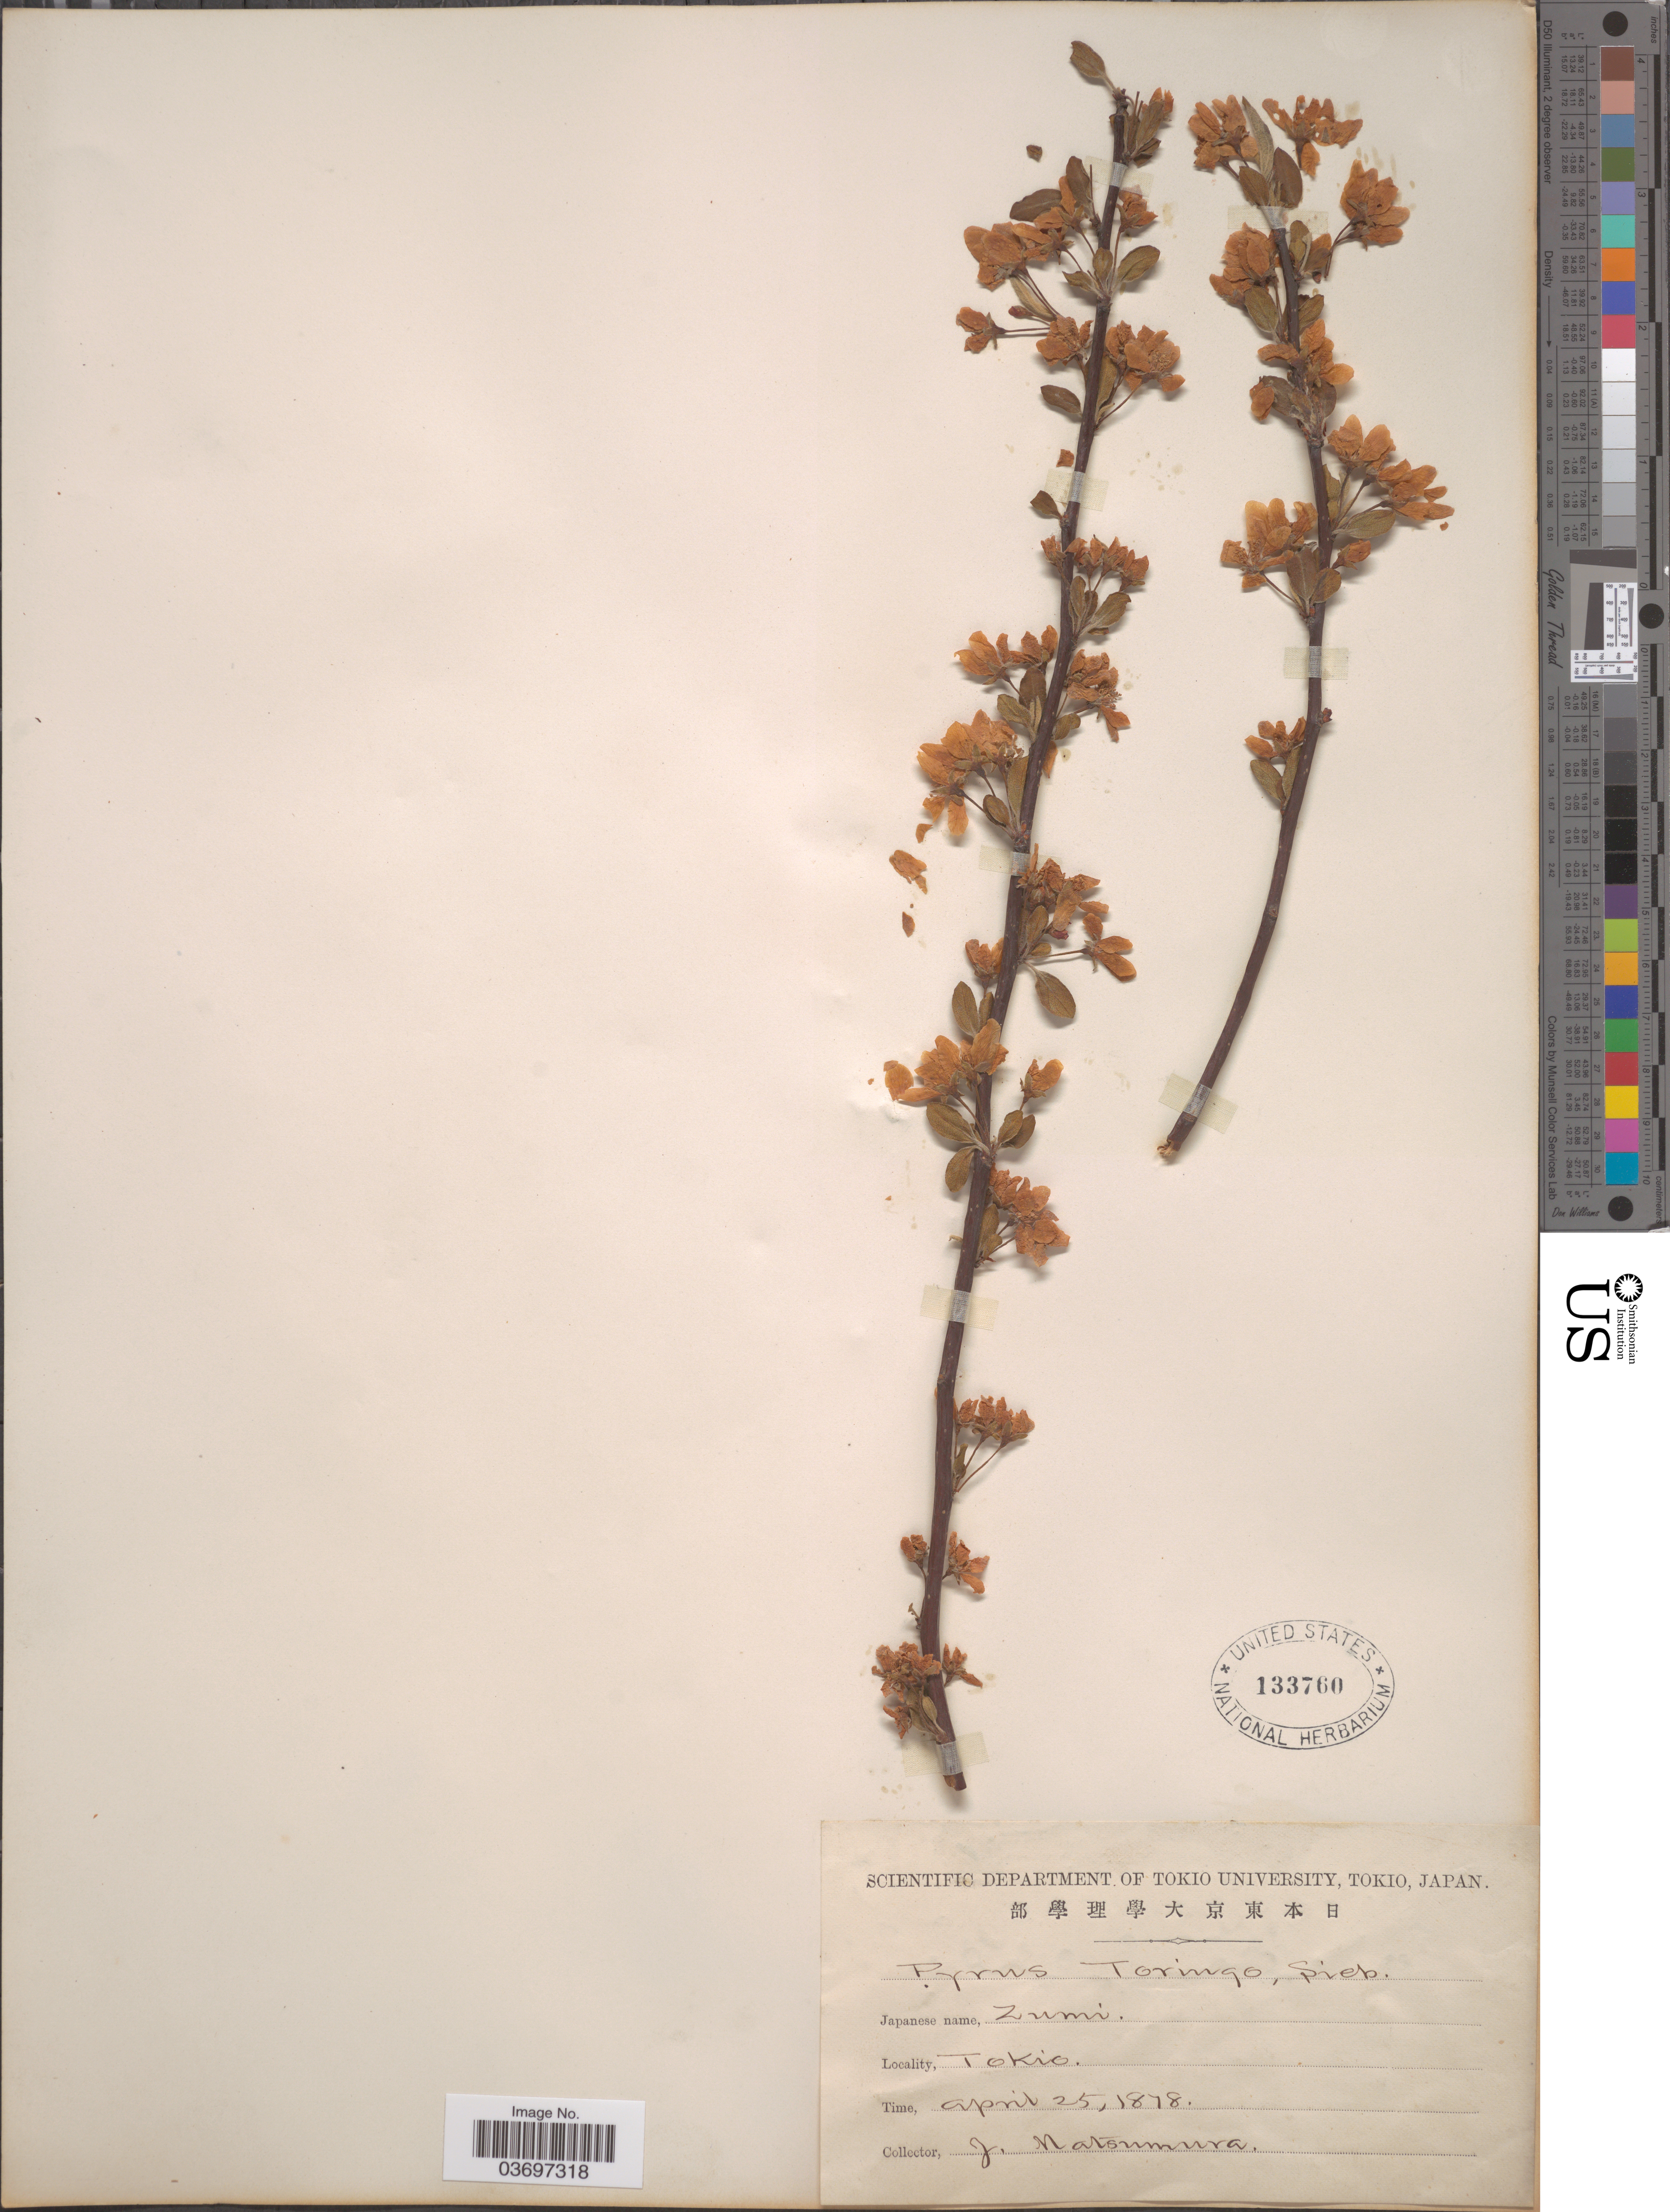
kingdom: Plantae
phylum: Tracheophyta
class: Magnoliopsida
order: Rosales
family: Rosaceae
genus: Malus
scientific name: Malus sieboldii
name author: Rehder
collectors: J. Natsumura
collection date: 1818-04-25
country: Japan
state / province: Tokyo, Federal City of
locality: Tokio.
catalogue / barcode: US 133760